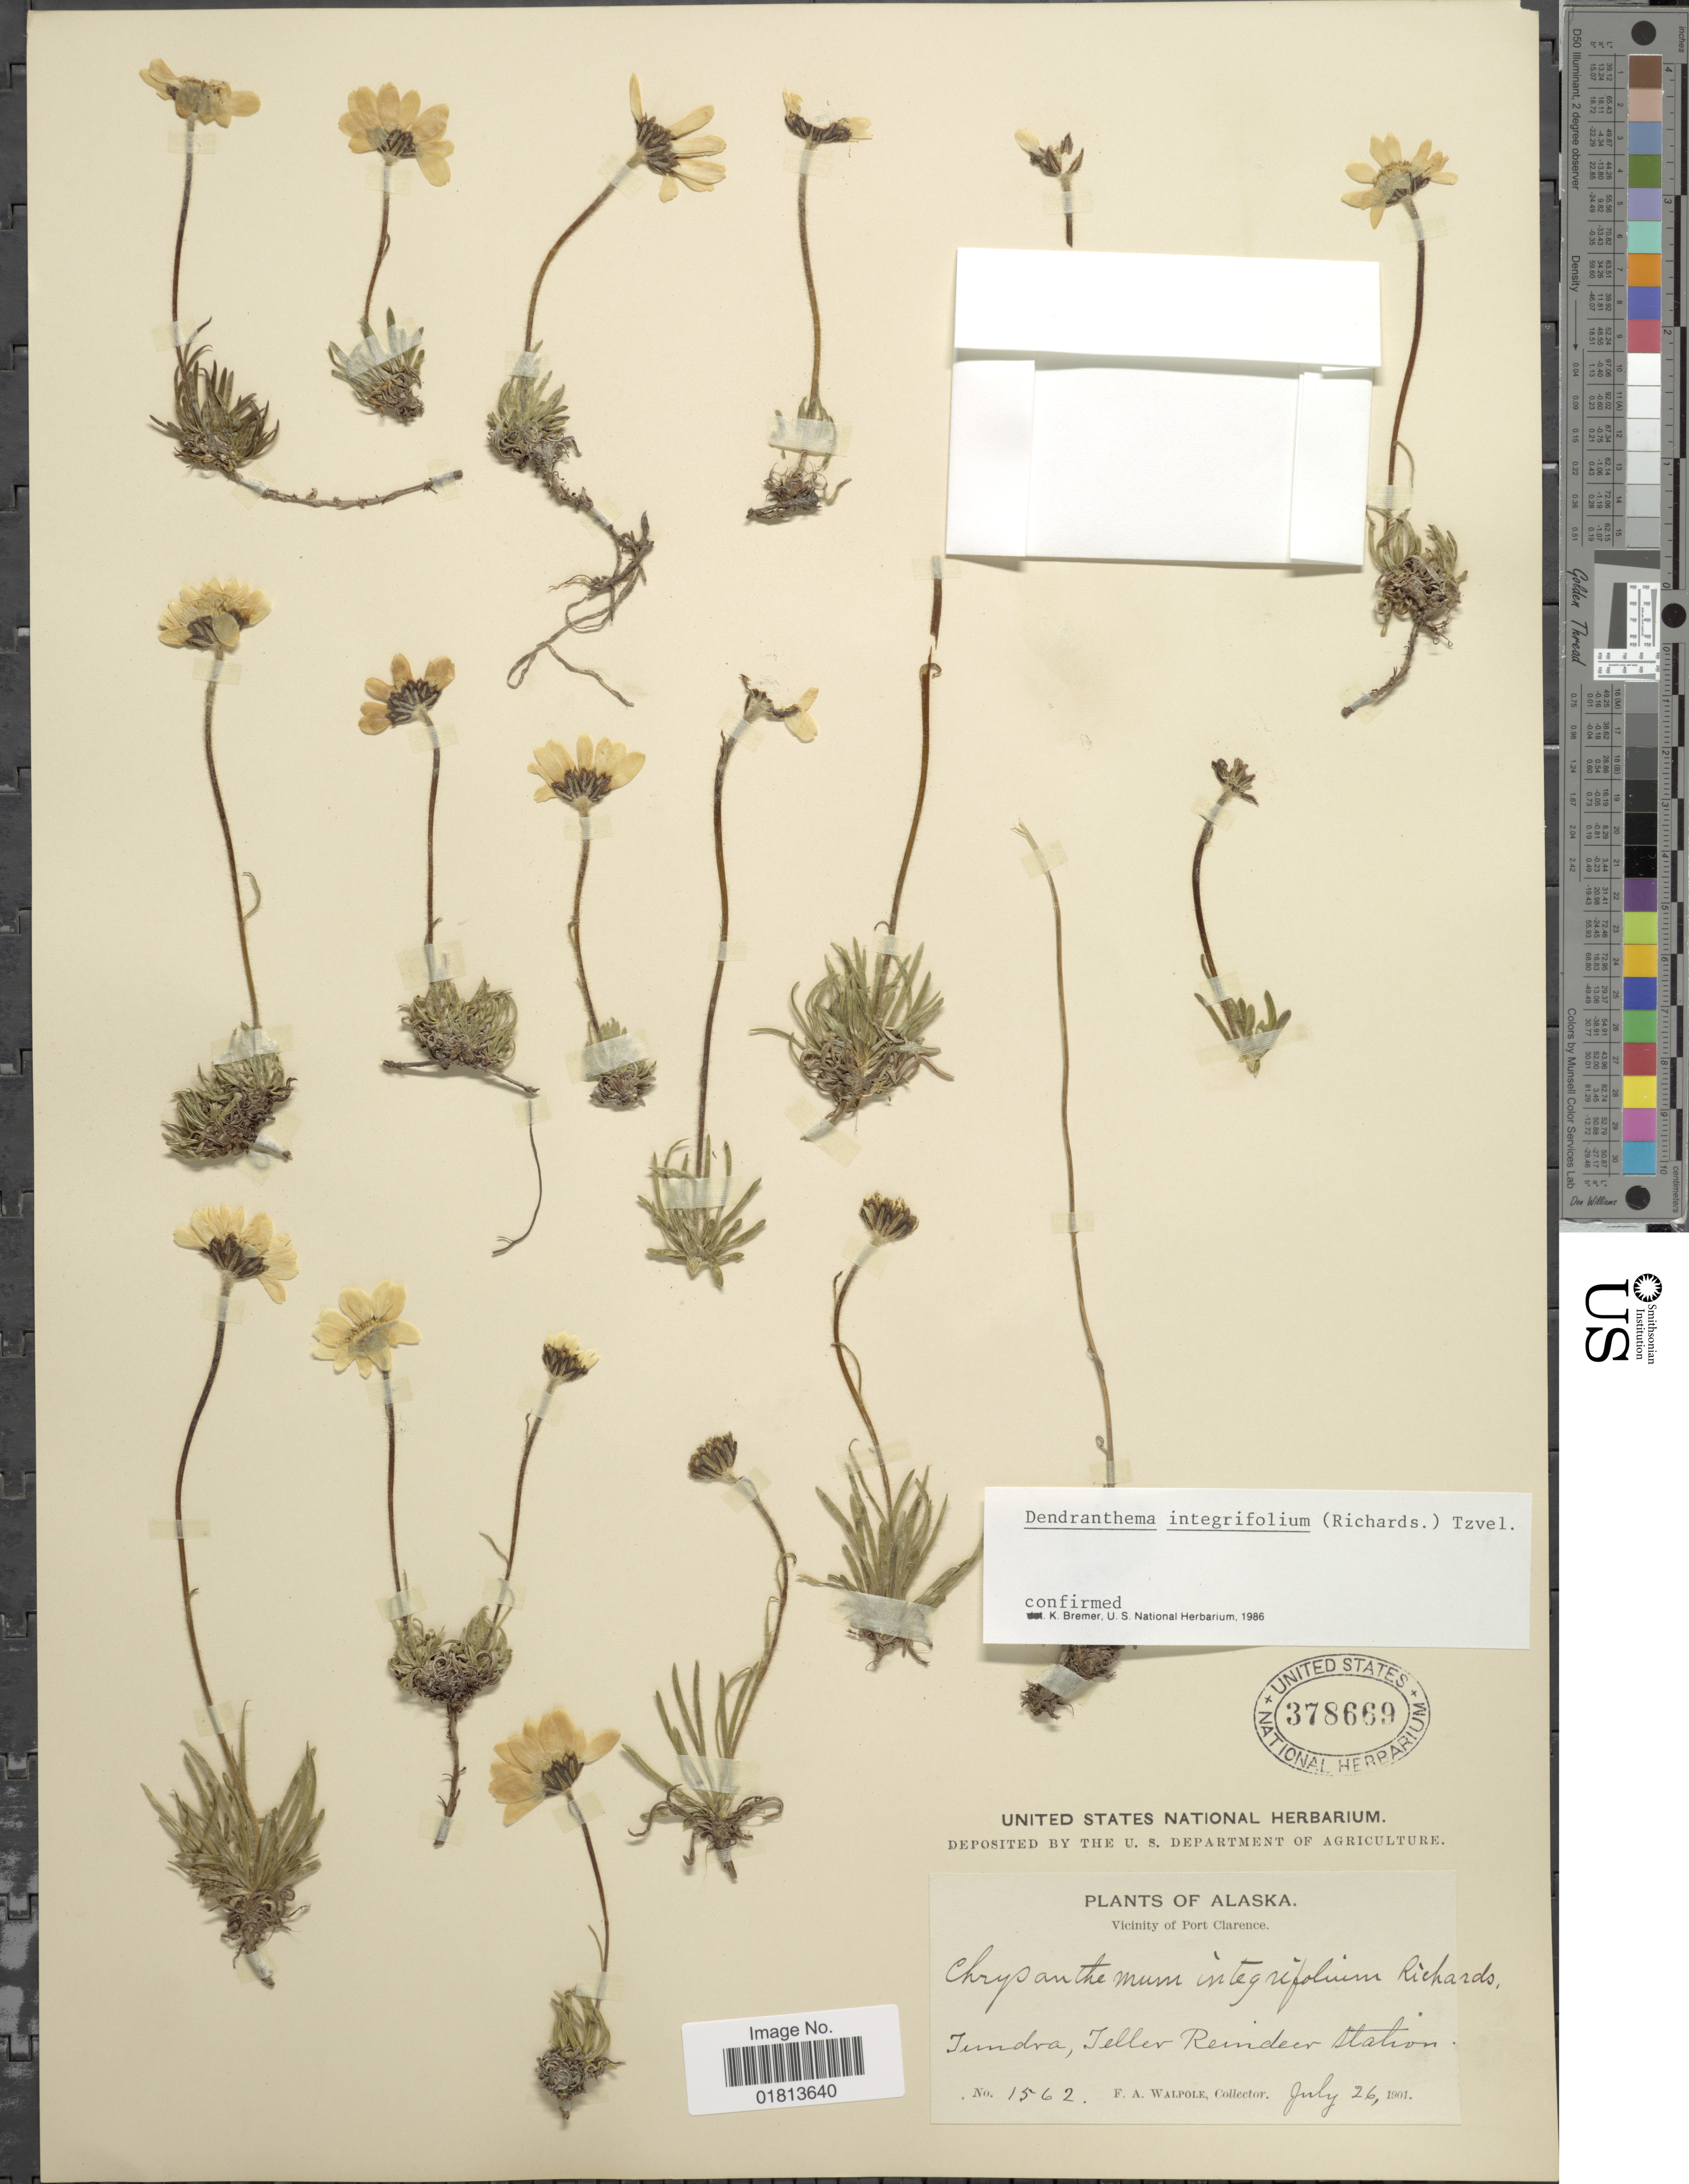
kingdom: Plantae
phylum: Tracheophyta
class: Magnoliopsida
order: Asterales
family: Asteraceae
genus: Dendranthema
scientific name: Dendranthema integrifolium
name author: (Richardson) Tzvelev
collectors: F. Walpole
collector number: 1562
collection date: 1901-07-26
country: United States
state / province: Alaska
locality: Vicinity of Port Clarence, Tundra, Teller Reindeer Station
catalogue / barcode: US 378669